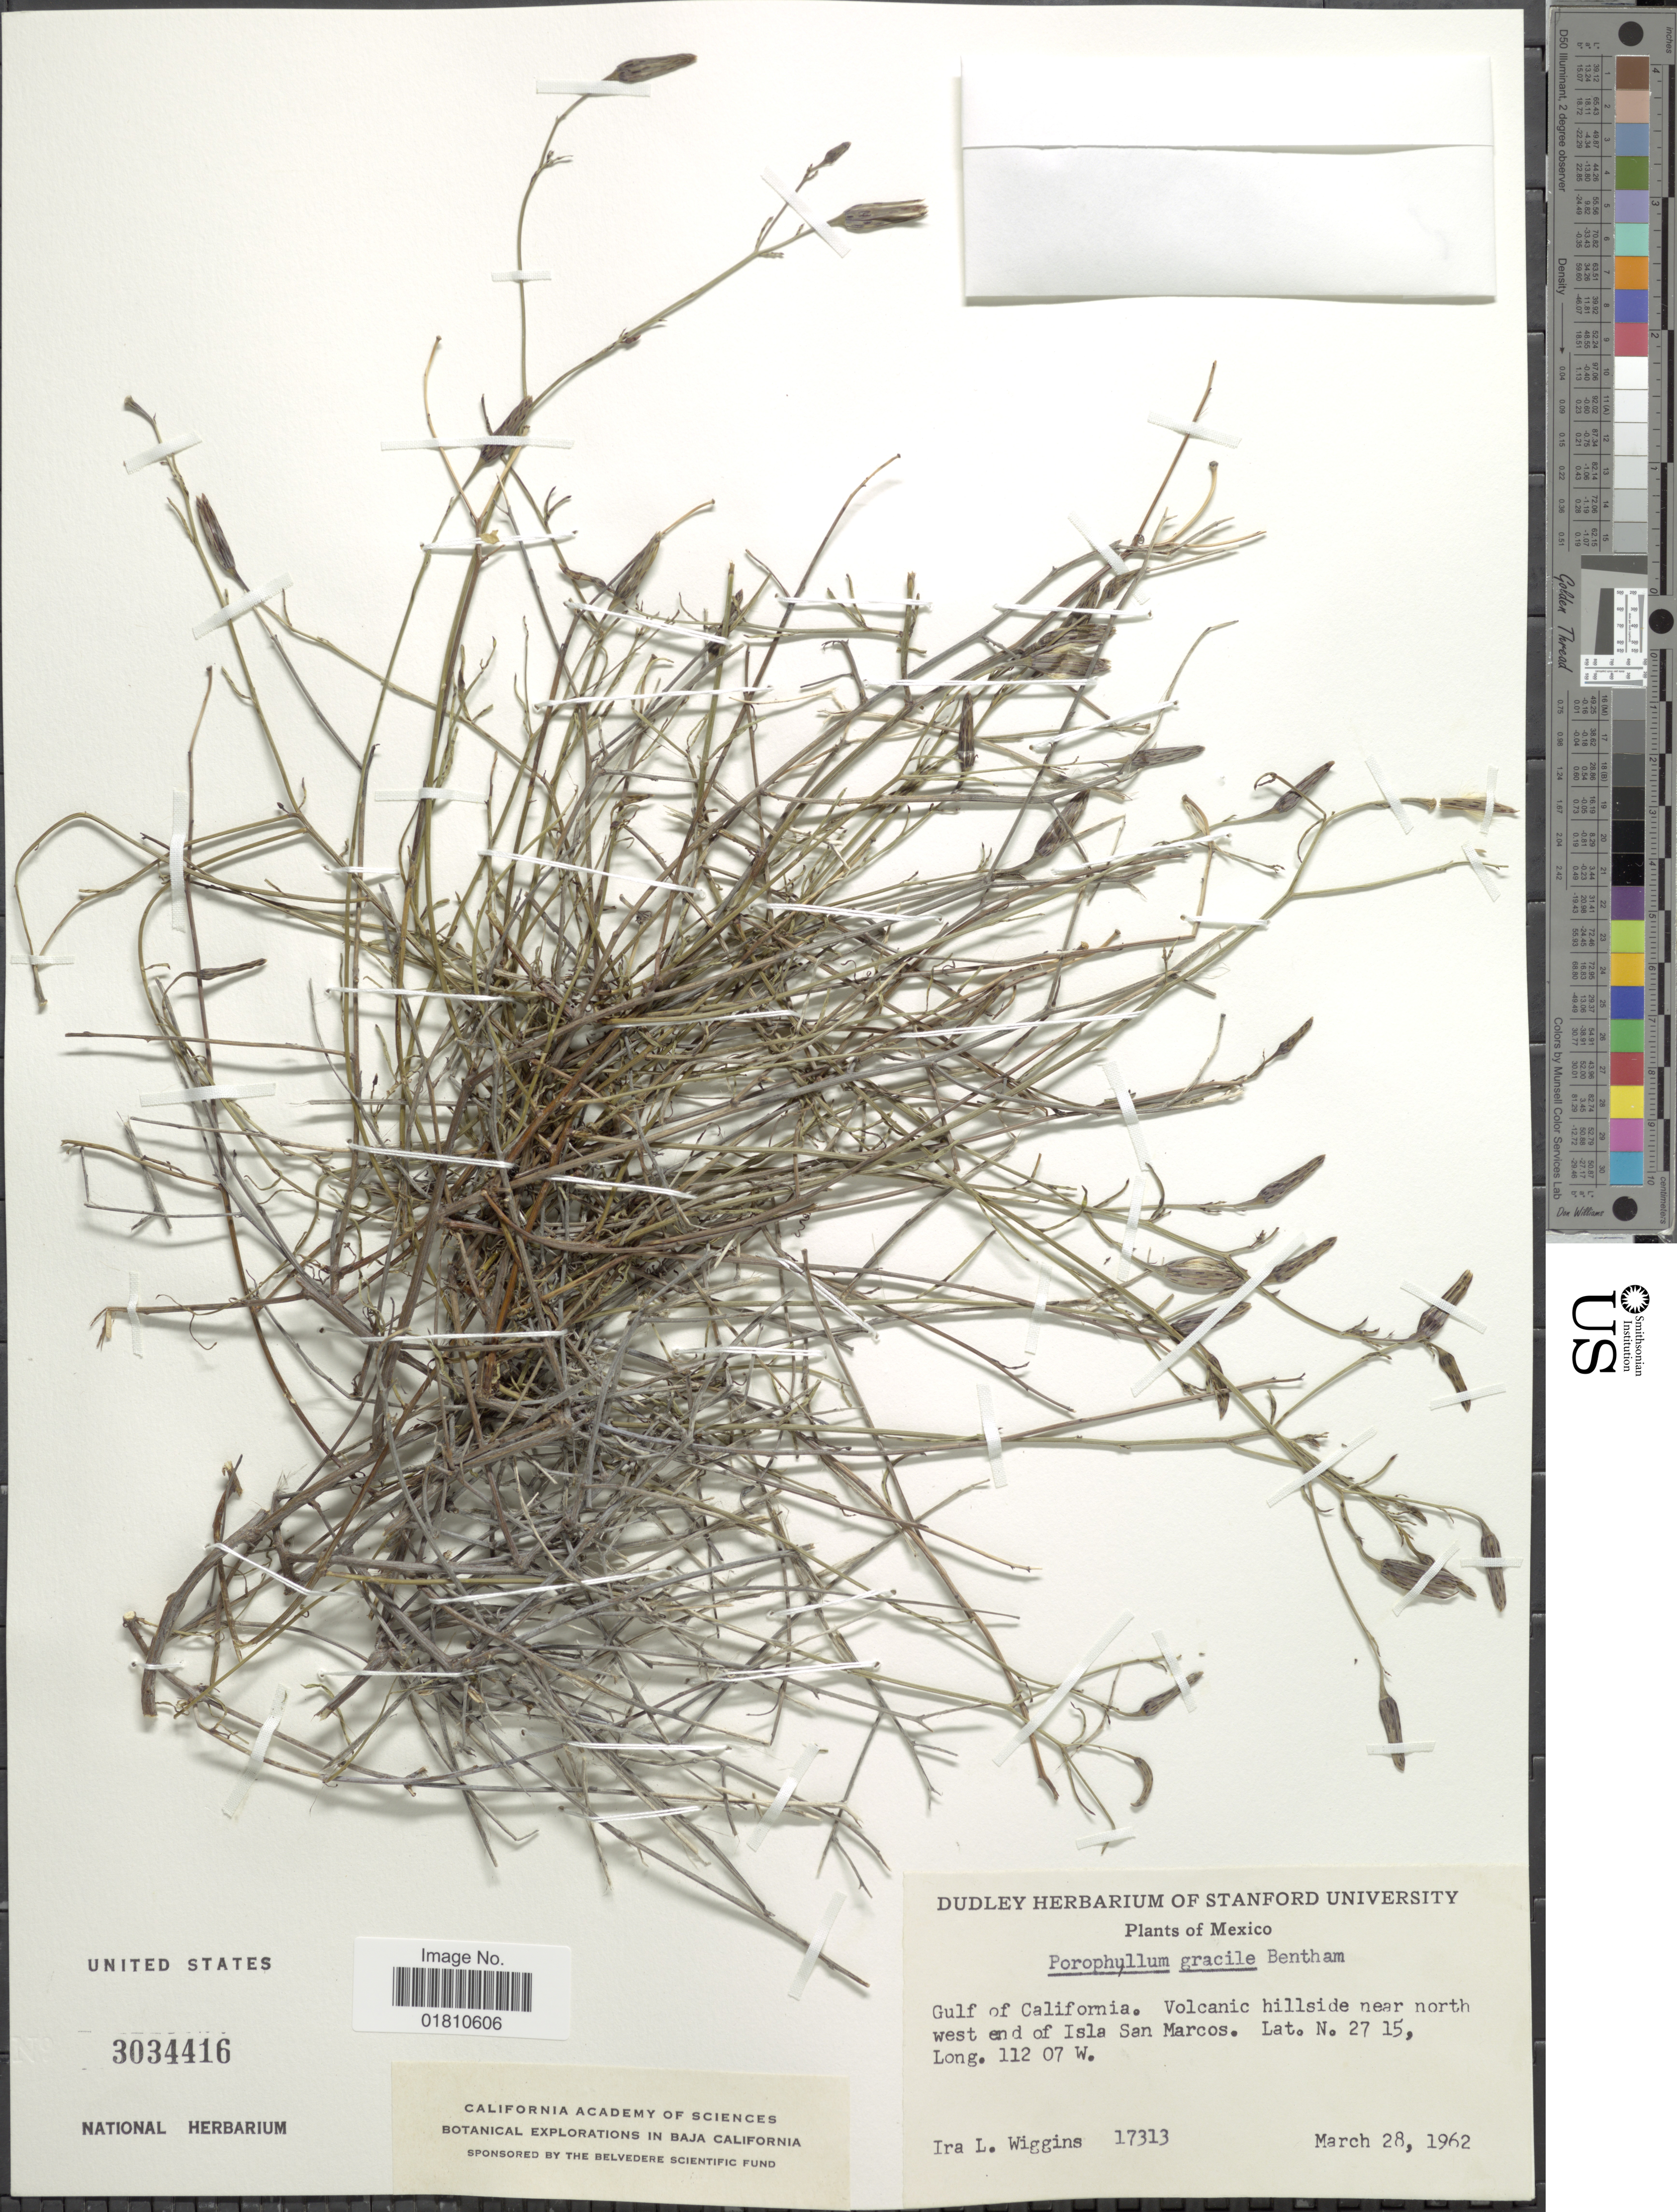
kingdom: Plantae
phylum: Tracheophyta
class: Magnoliopsida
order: Asterales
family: Asteraceae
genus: Porophyllum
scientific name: Porophyllum gracile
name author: Benth.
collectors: I. L. Wiggins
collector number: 17313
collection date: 1962-03-28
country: Mexico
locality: Gulf of California, volcanic hillside near north west end of Isla San Marcos.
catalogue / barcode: US 3034416